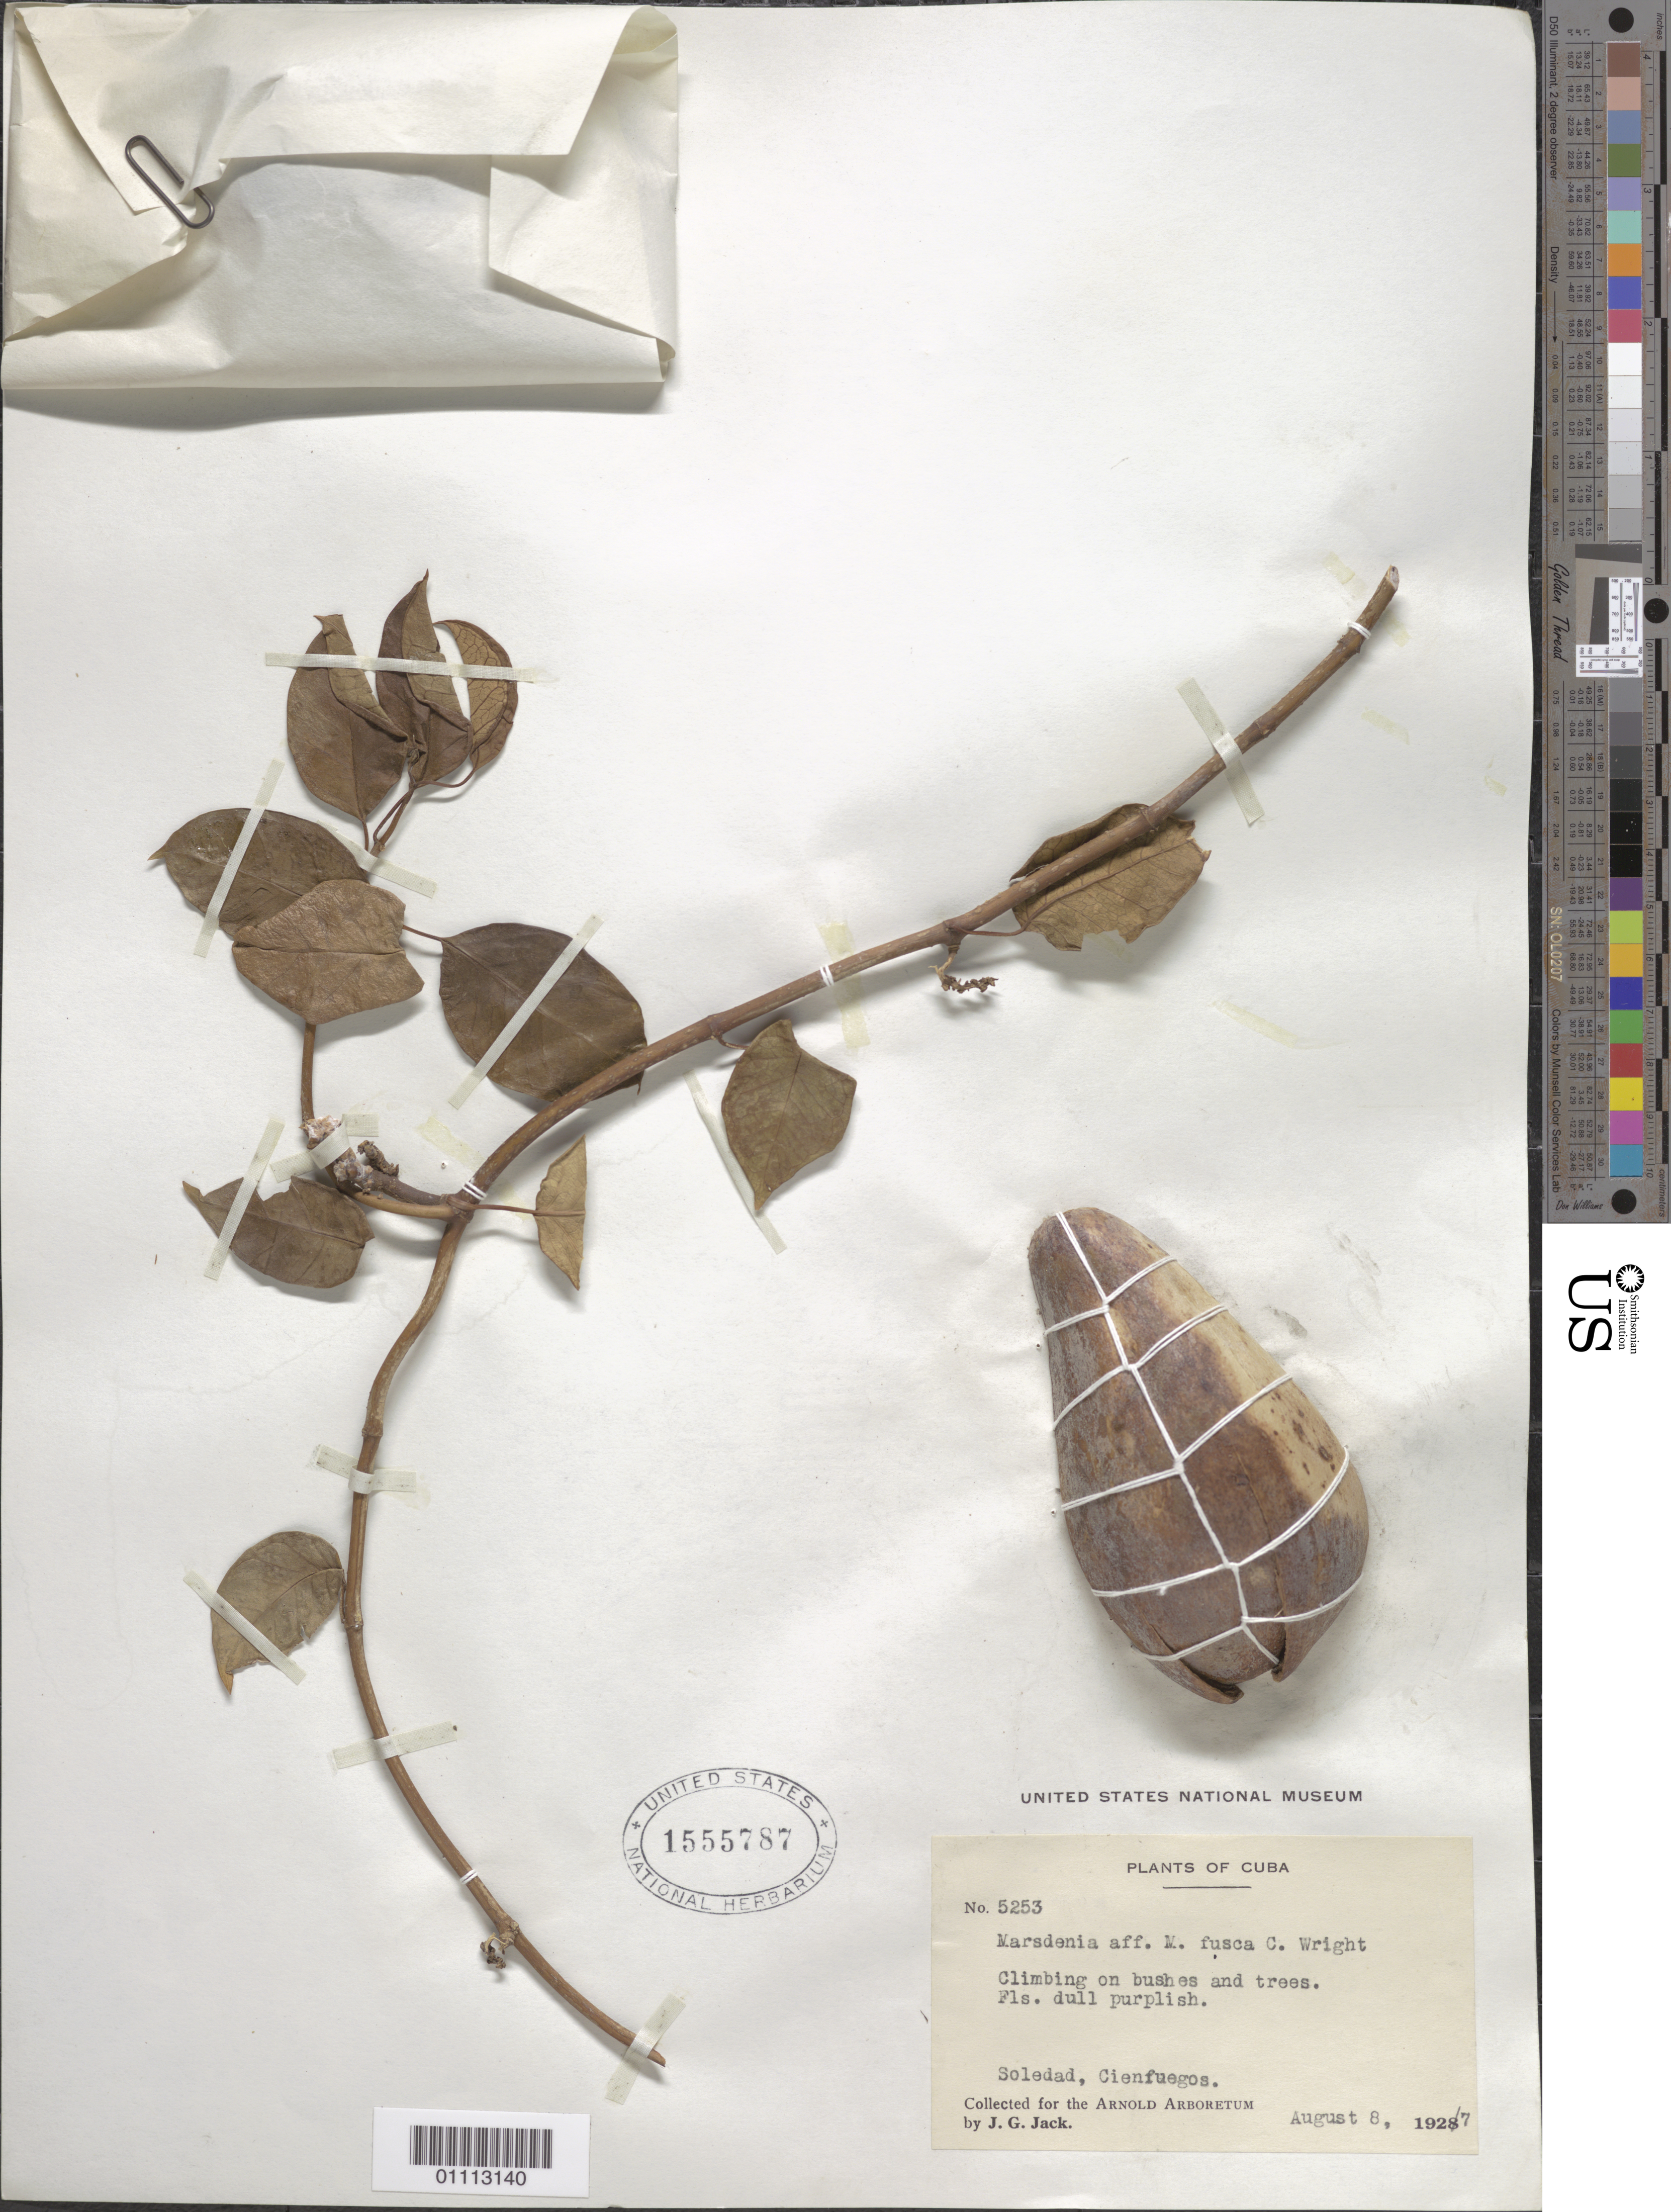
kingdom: Plantae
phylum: Tracheophyta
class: Magnoliopsida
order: Gentianales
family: Apocynaceae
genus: Marsdenia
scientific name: Marsdenia fusca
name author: C. Wright ex Griseb.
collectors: J. G. Jack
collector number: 5353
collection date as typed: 08 Aug 1927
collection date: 1927-08-08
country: Cuba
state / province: Cienfuegos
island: Cuba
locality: Soledad Climbing on bushes and trees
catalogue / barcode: US 1555787